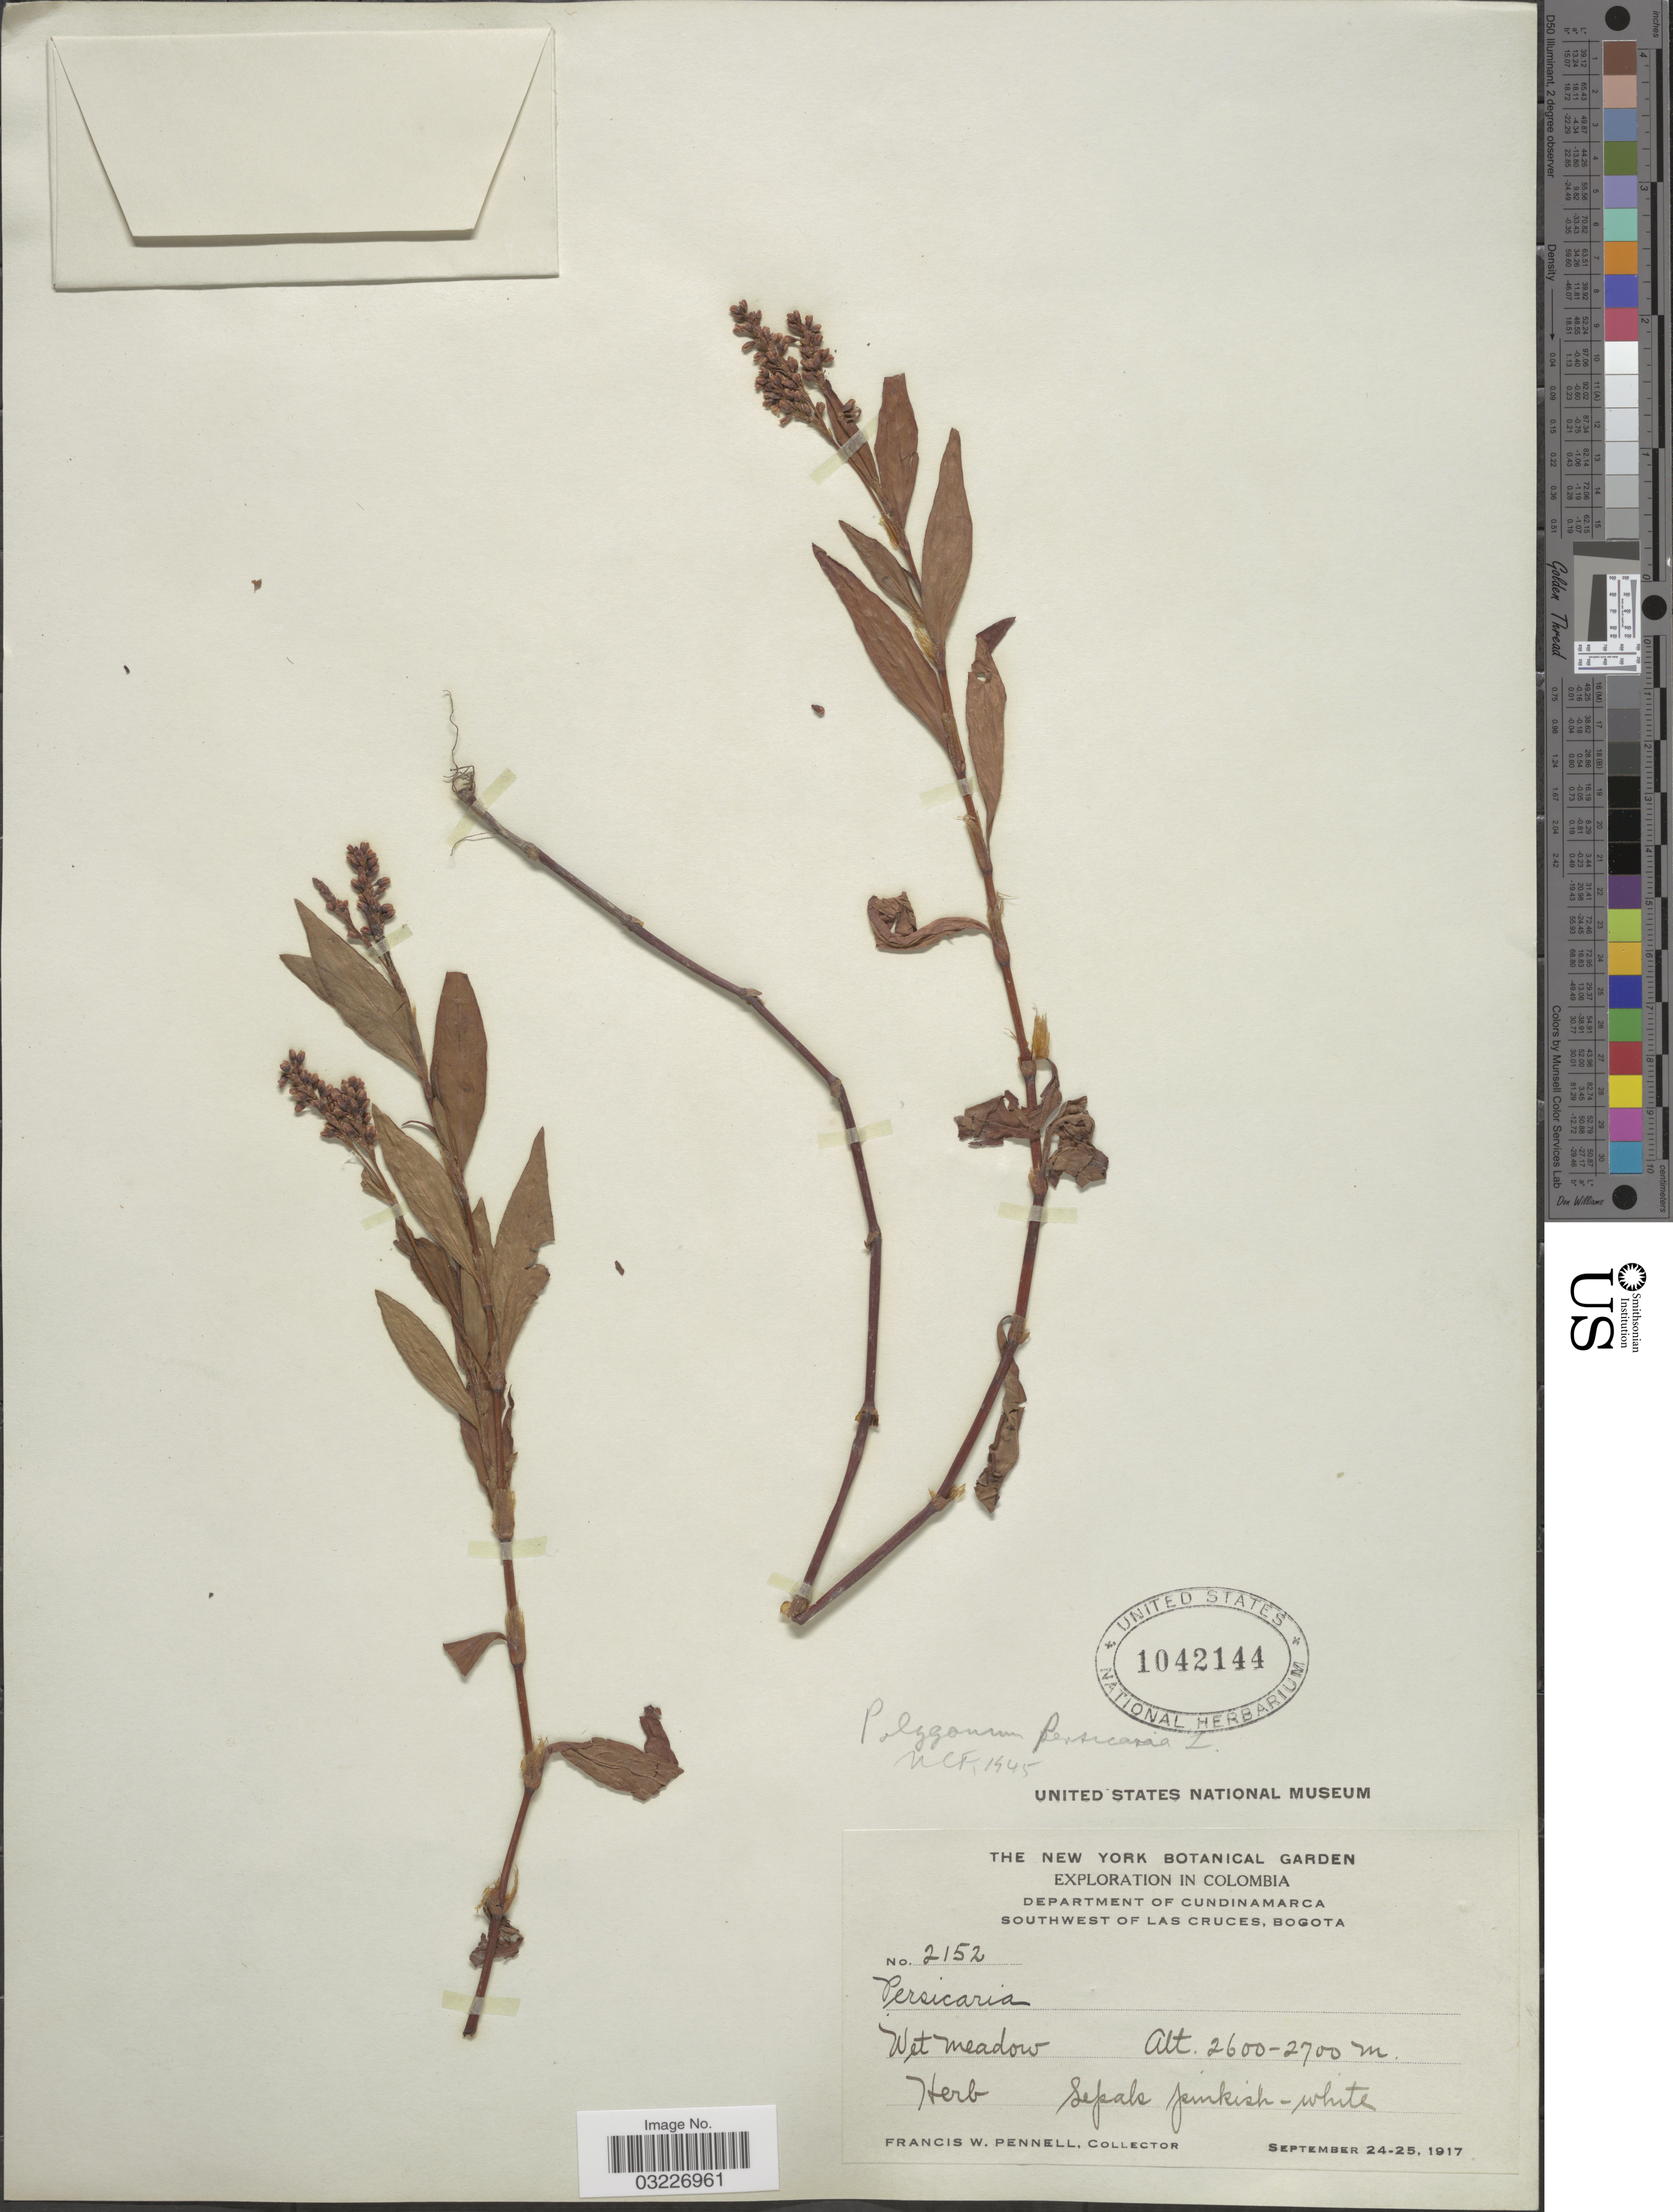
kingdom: Plantae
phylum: Tracheophyta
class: Magnoliopsida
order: Caryophyllales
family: Polygonaceae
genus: Polygonum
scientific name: Polygonum persicaria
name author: L.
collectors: F. W. Pennell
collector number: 2152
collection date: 1917-09-24/1917-09-25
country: Colombia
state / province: Cundinamarca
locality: Department of Cundinamarca, Southwest of Las Cruces, Bogota.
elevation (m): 2600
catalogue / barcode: US 1042144